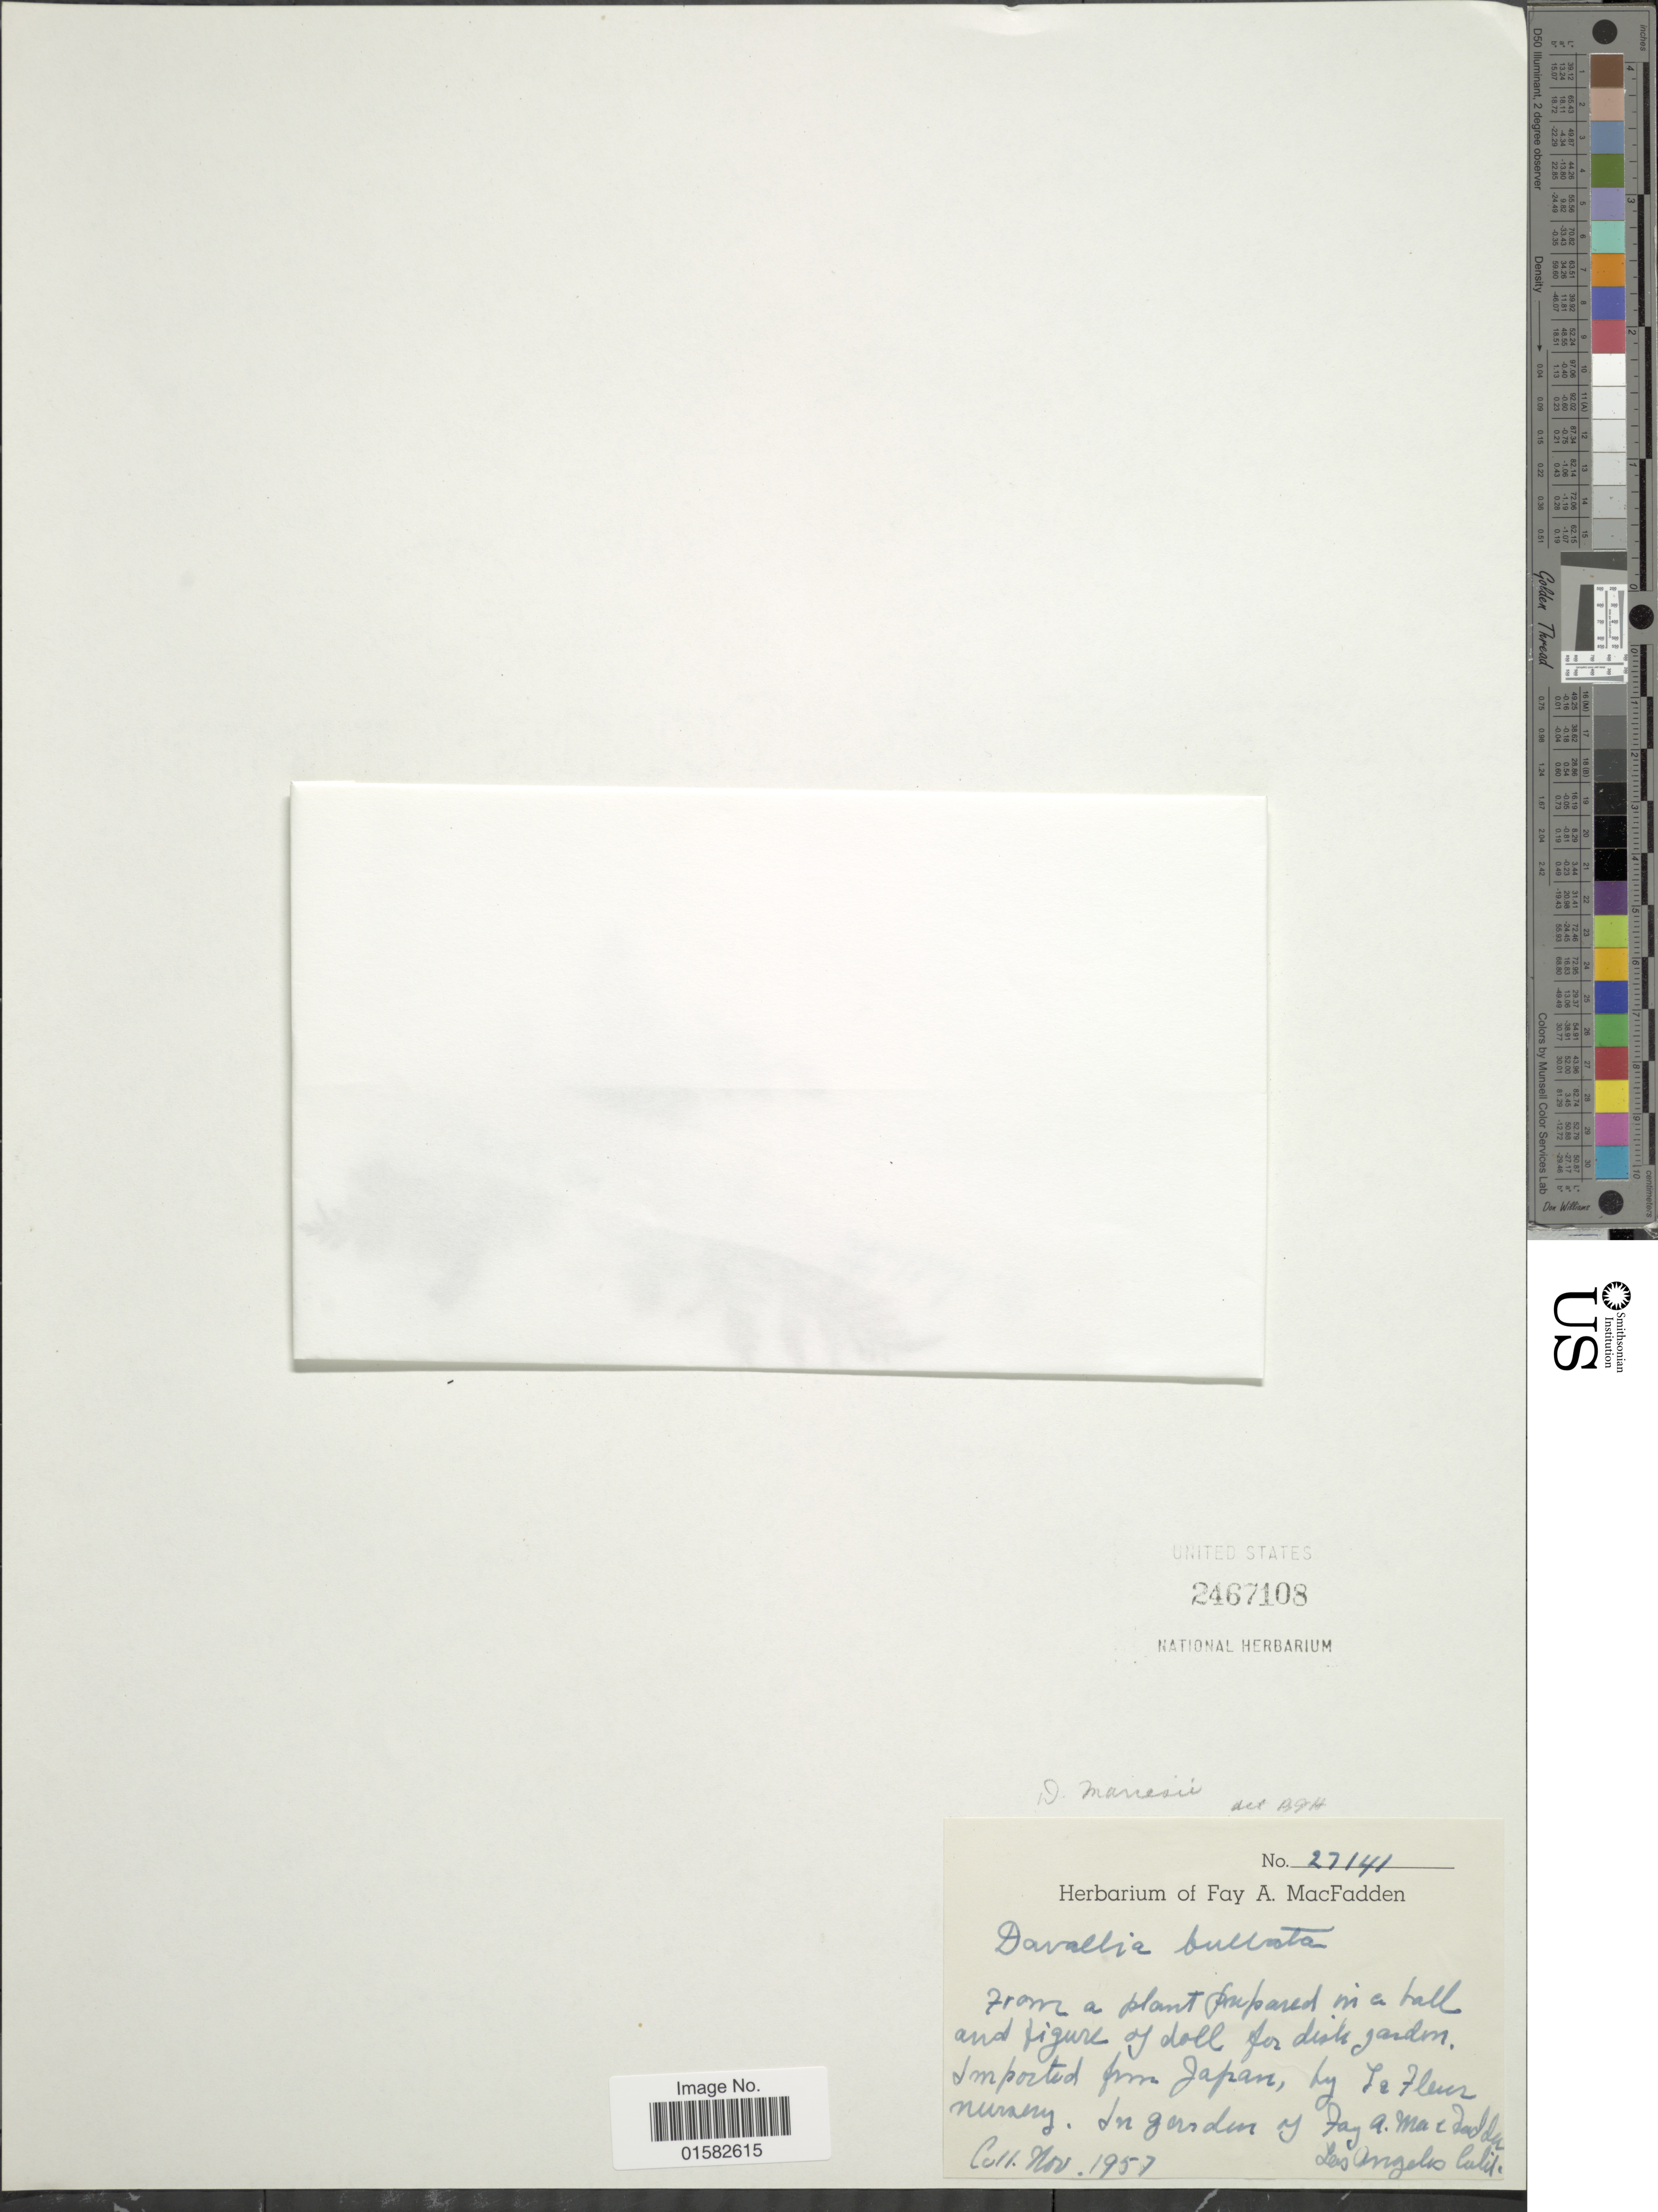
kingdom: Plantae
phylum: Tracheophyta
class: Polypodiopsida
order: Polypodiales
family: Davalliaceae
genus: Davallia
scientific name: Davallia bullata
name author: Wall.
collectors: ex herb. Fay A. MacFadden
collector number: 27141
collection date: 1957-11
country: United States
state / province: California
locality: In Garden y fay a Macfadden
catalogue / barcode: US 2467108